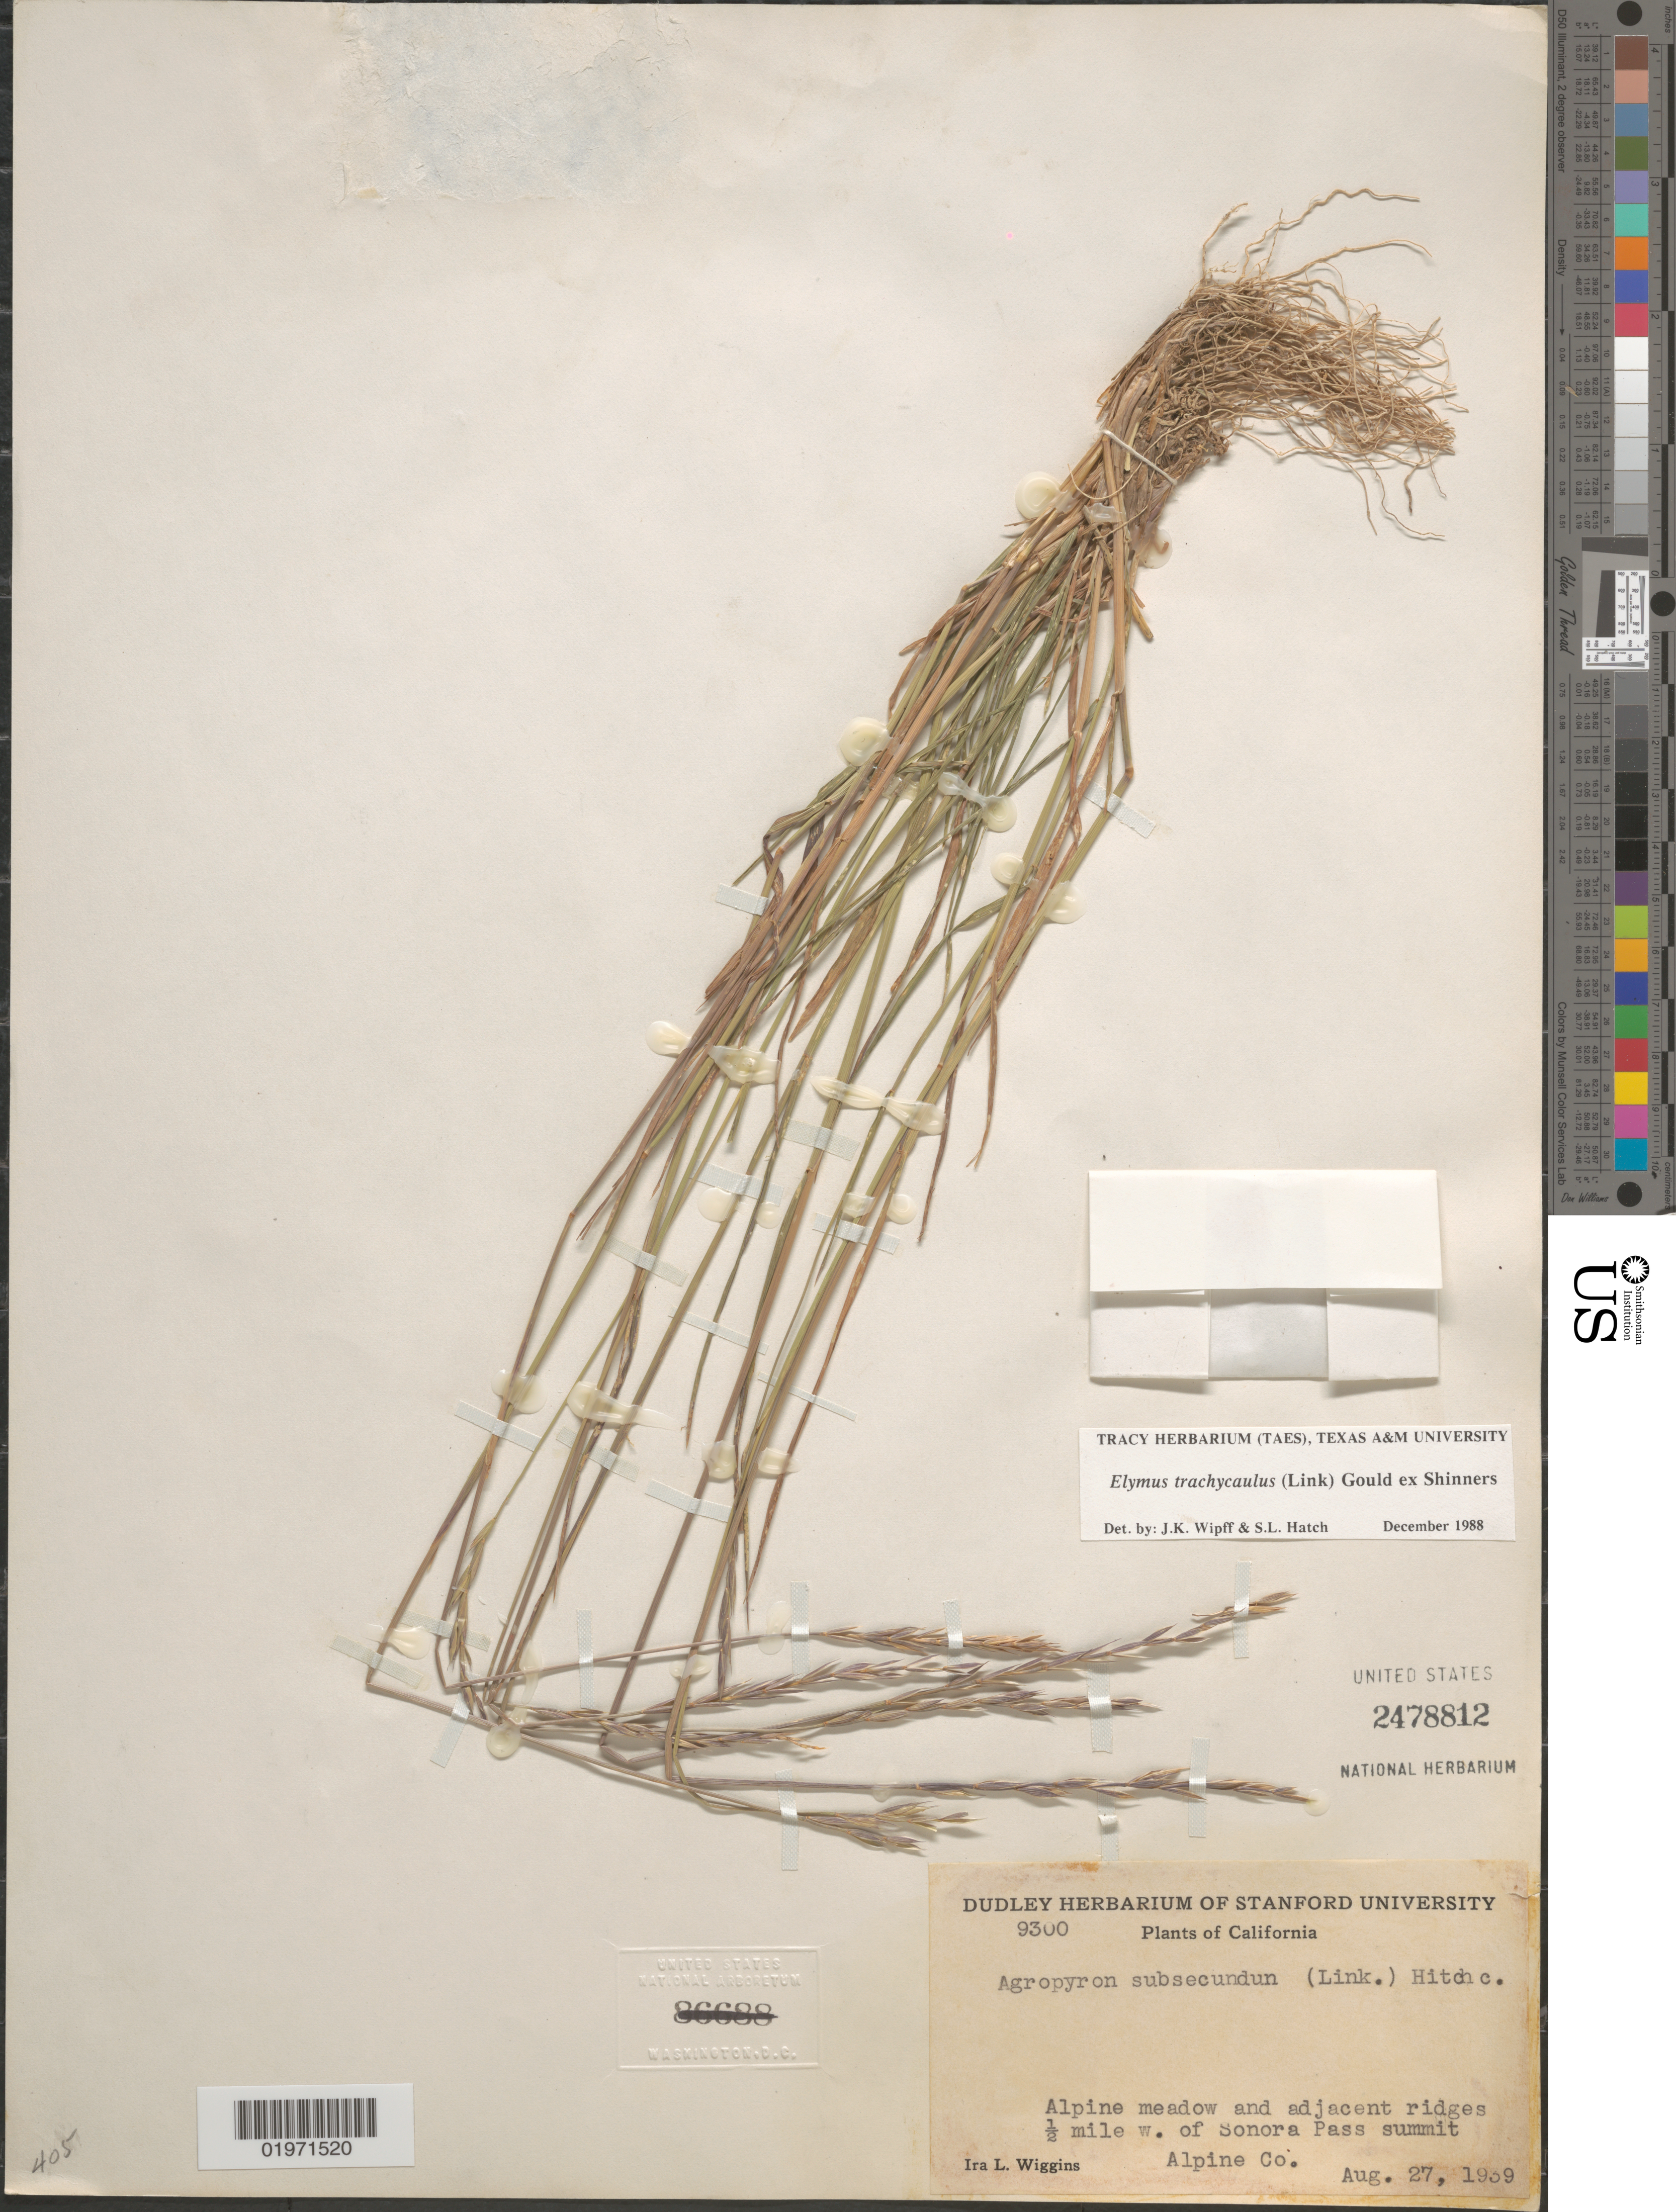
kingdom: Plantae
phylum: Tracheophyta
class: Liliopsida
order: Poales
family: Poaceae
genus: Elymus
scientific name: Elymus trachycaulus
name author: (Link) Gould ex Shinners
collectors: I. L. Wiggins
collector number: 9300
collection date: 1939-08-27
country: United States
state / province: California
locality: Alpine meadow and adjacent ridges. ½ mile w. of Sonora Pass summit. Alpine Co.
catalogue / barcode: US 2478812